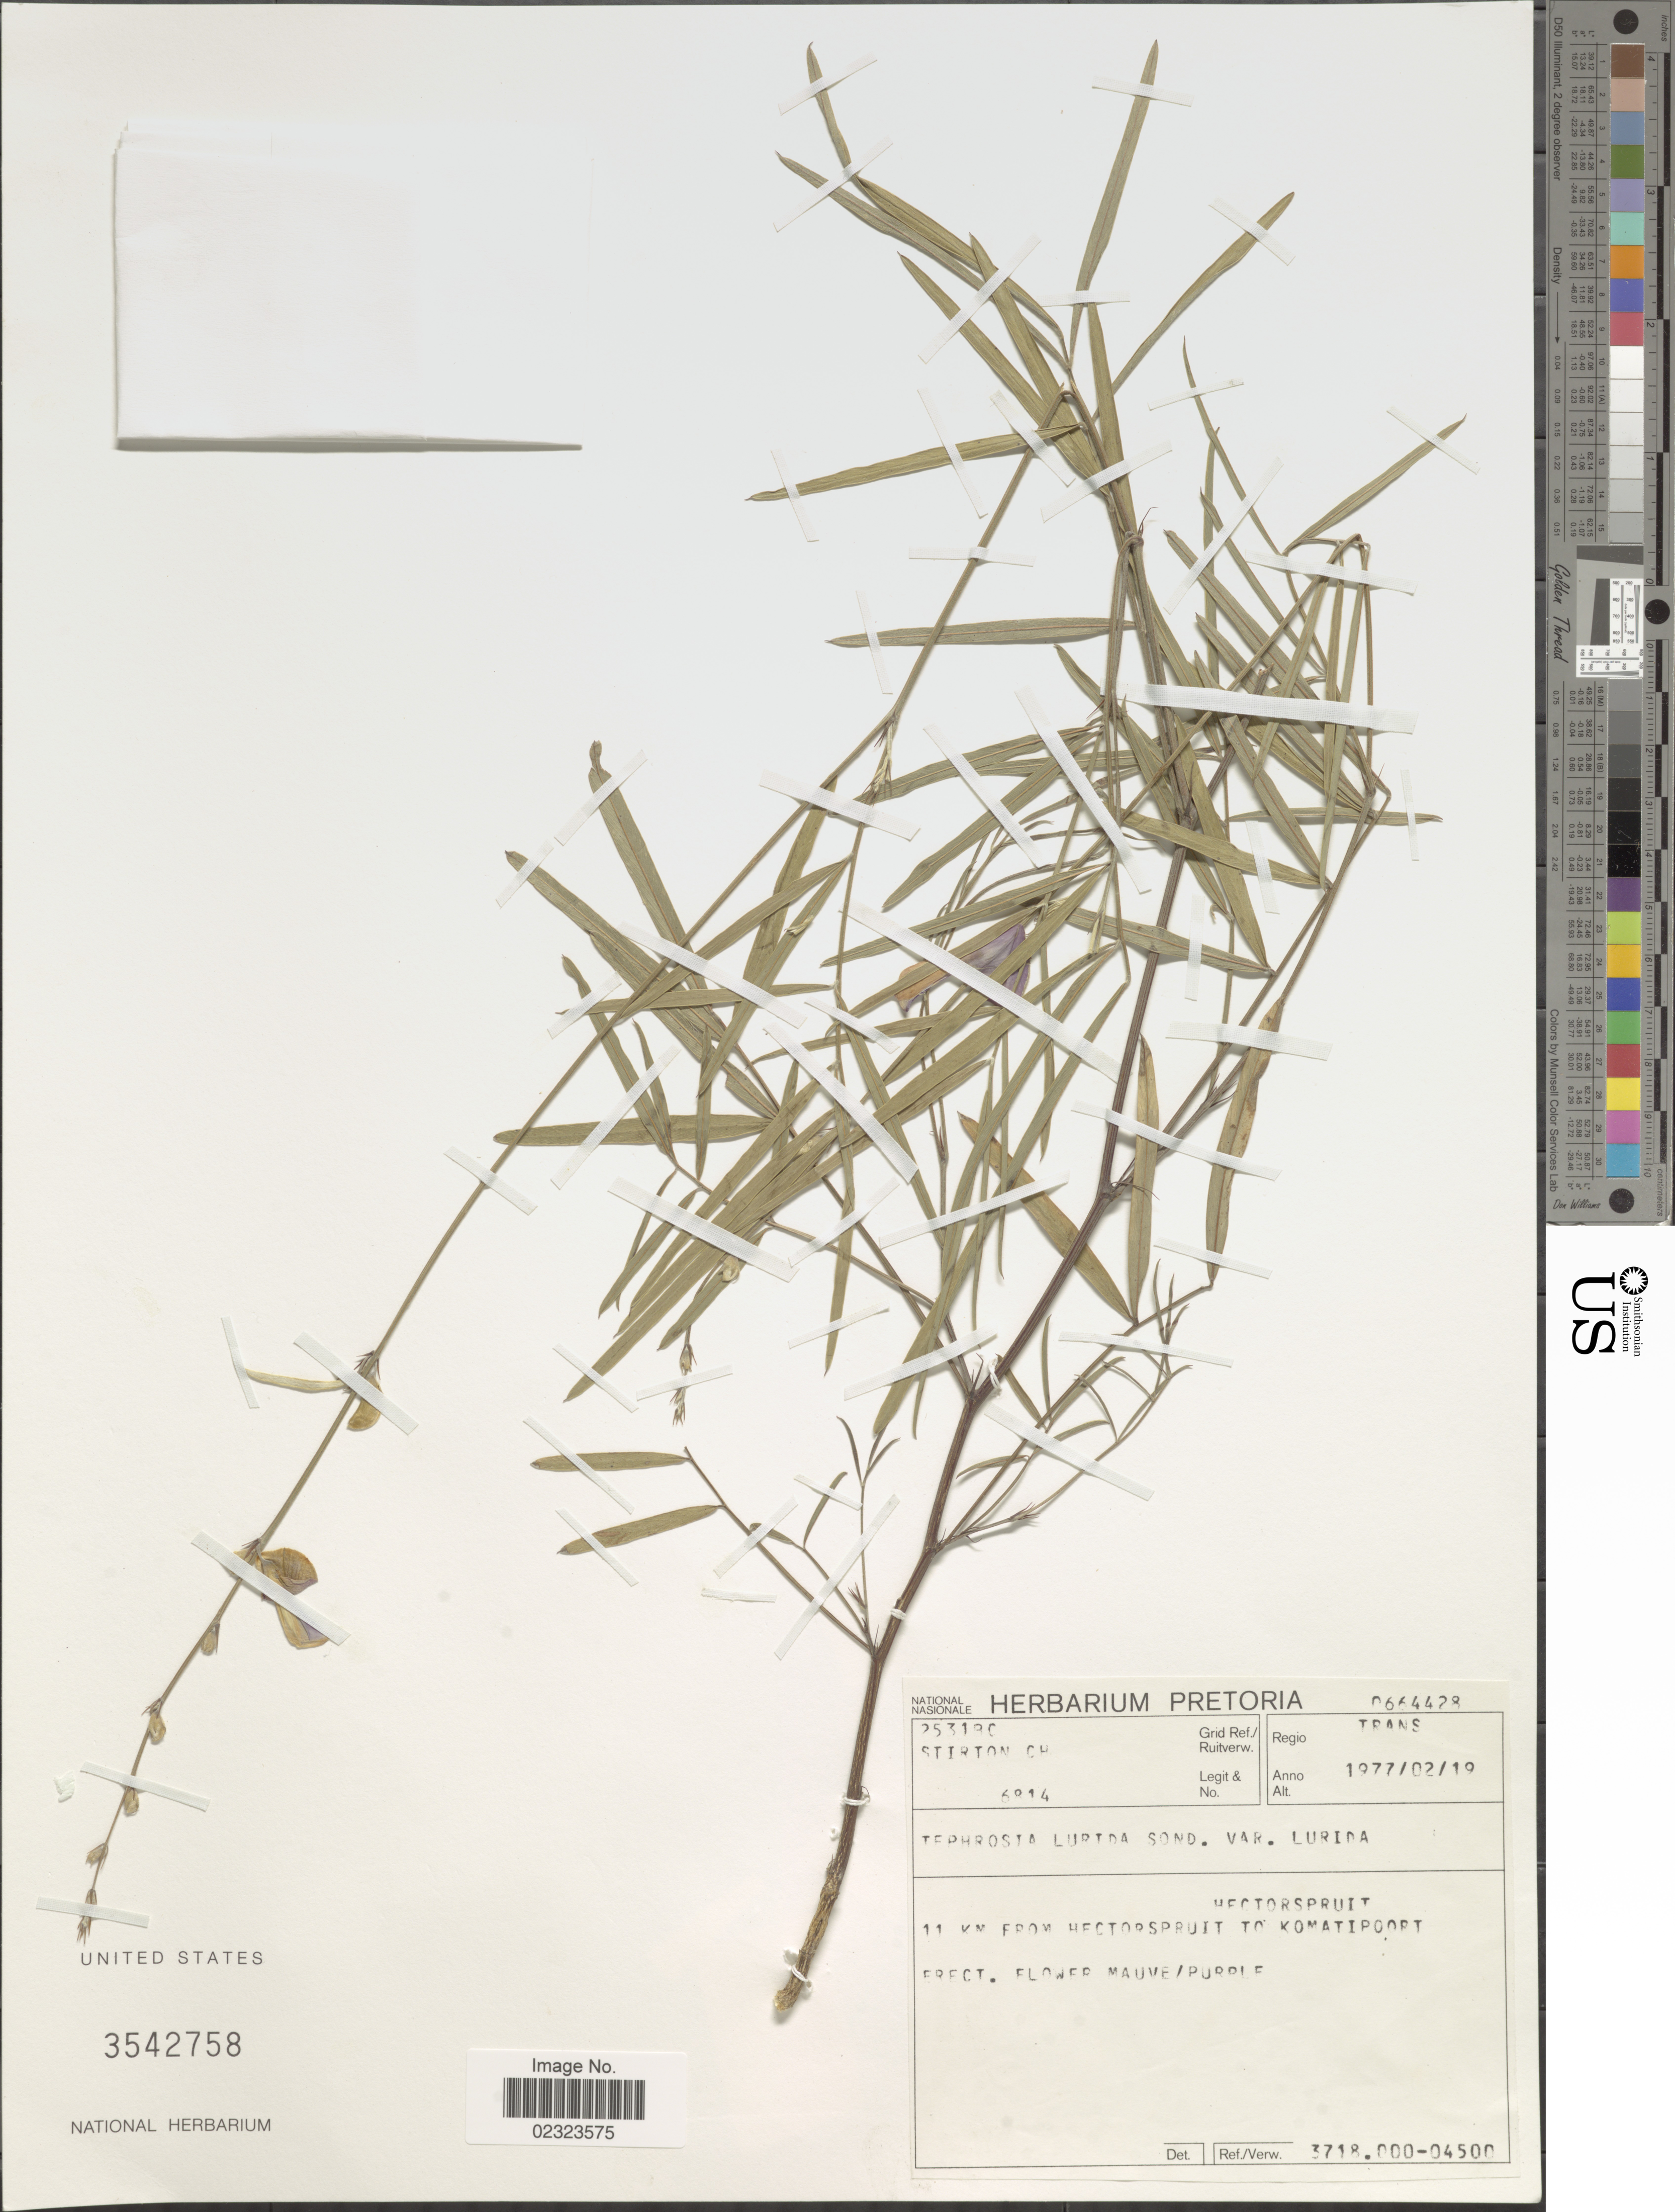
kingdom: Plantae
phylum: Tracheophyta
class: Magnoliopsida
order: Fabales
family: Fabaceae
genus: Tephrosia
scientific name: Tephrosia lurida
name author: Sond.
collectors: C. H. Stirton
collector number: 6814*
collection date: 1977-02-19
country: South Africa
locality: Regio Trans, Hectorspruit, 11 km from Hectorspruit to Komatipoort.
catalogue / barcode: US 3542758